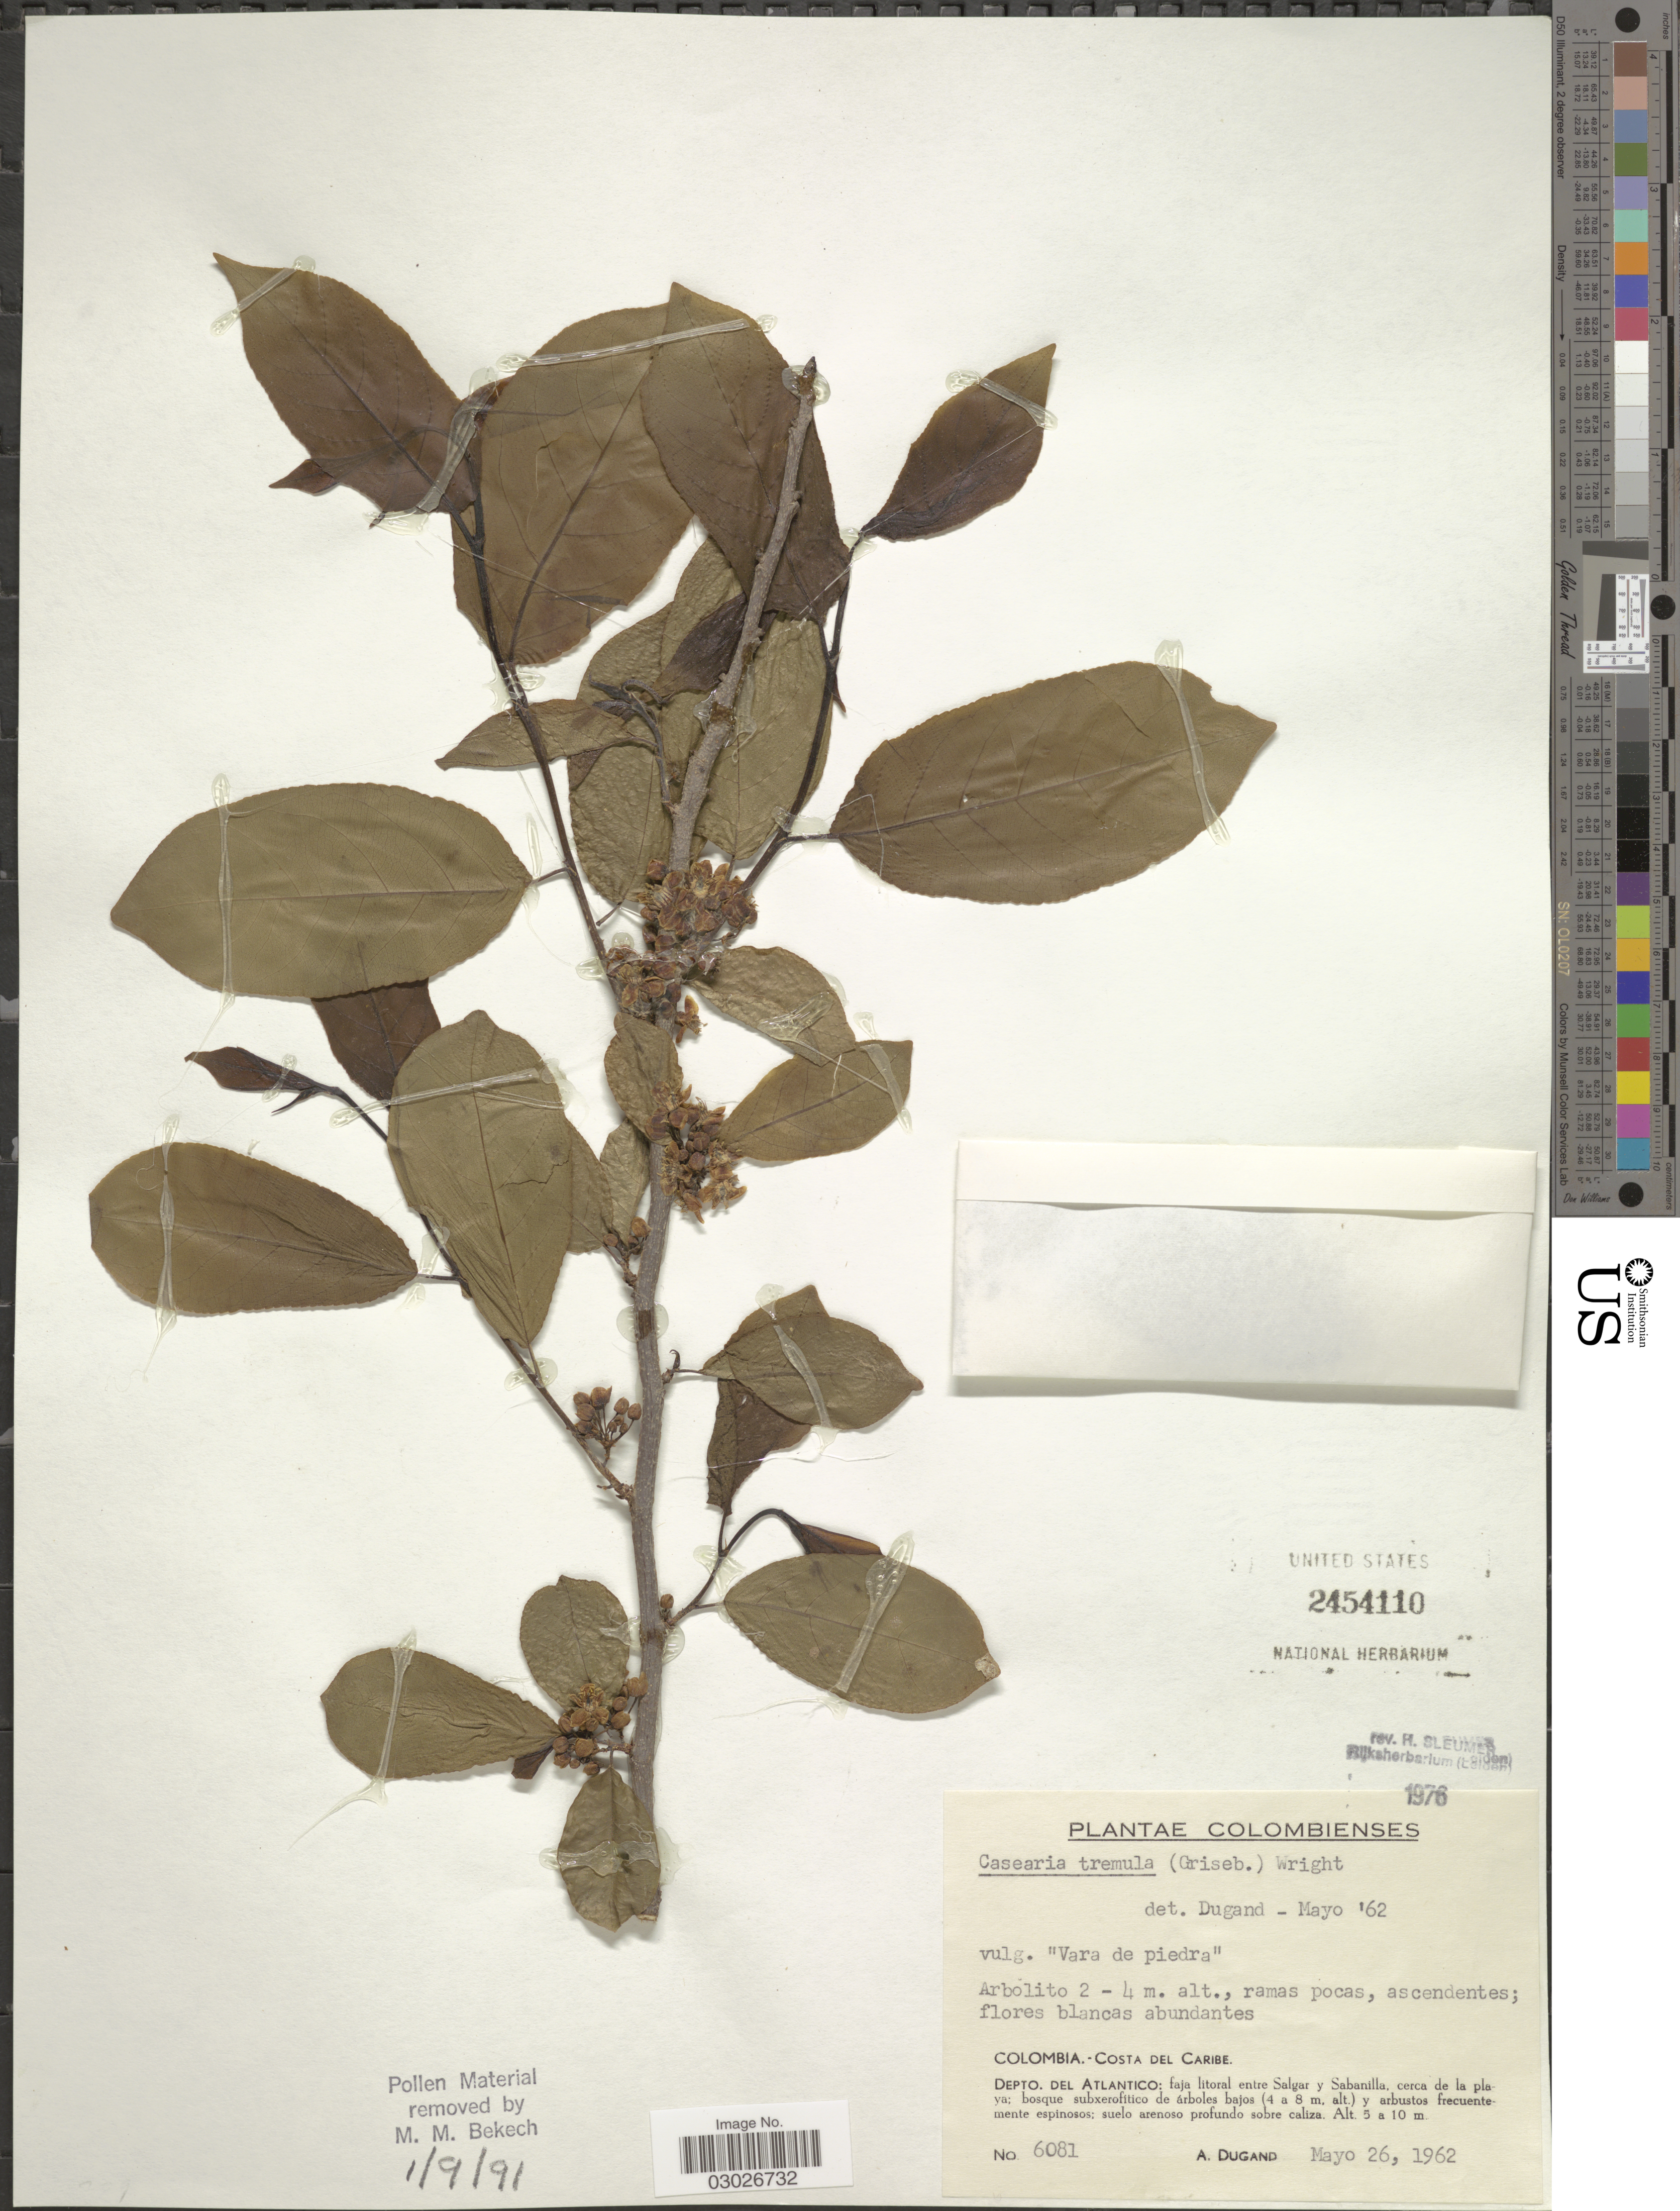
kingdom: Plantae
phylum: Tracheophyta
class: Magnoliopsida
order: Malpighiales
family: Salicaceae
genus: Casearia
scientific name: Casearia tremula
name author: (Griseb.) Griseb. ex C. Wright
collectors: A. Dugand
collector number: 6081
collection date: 1962-05-26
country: Colombia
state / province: Atlántico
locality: Costa del Caribe. Depto. del Atlantico: faja litoral entre Salgar y Sabanilla, cerca de la playa; bosque subxerofítico de árboles bajos (4 a 8m. alt.) y arbustos frecuentemente espinosos.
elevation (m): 5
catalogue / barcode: US 2454110